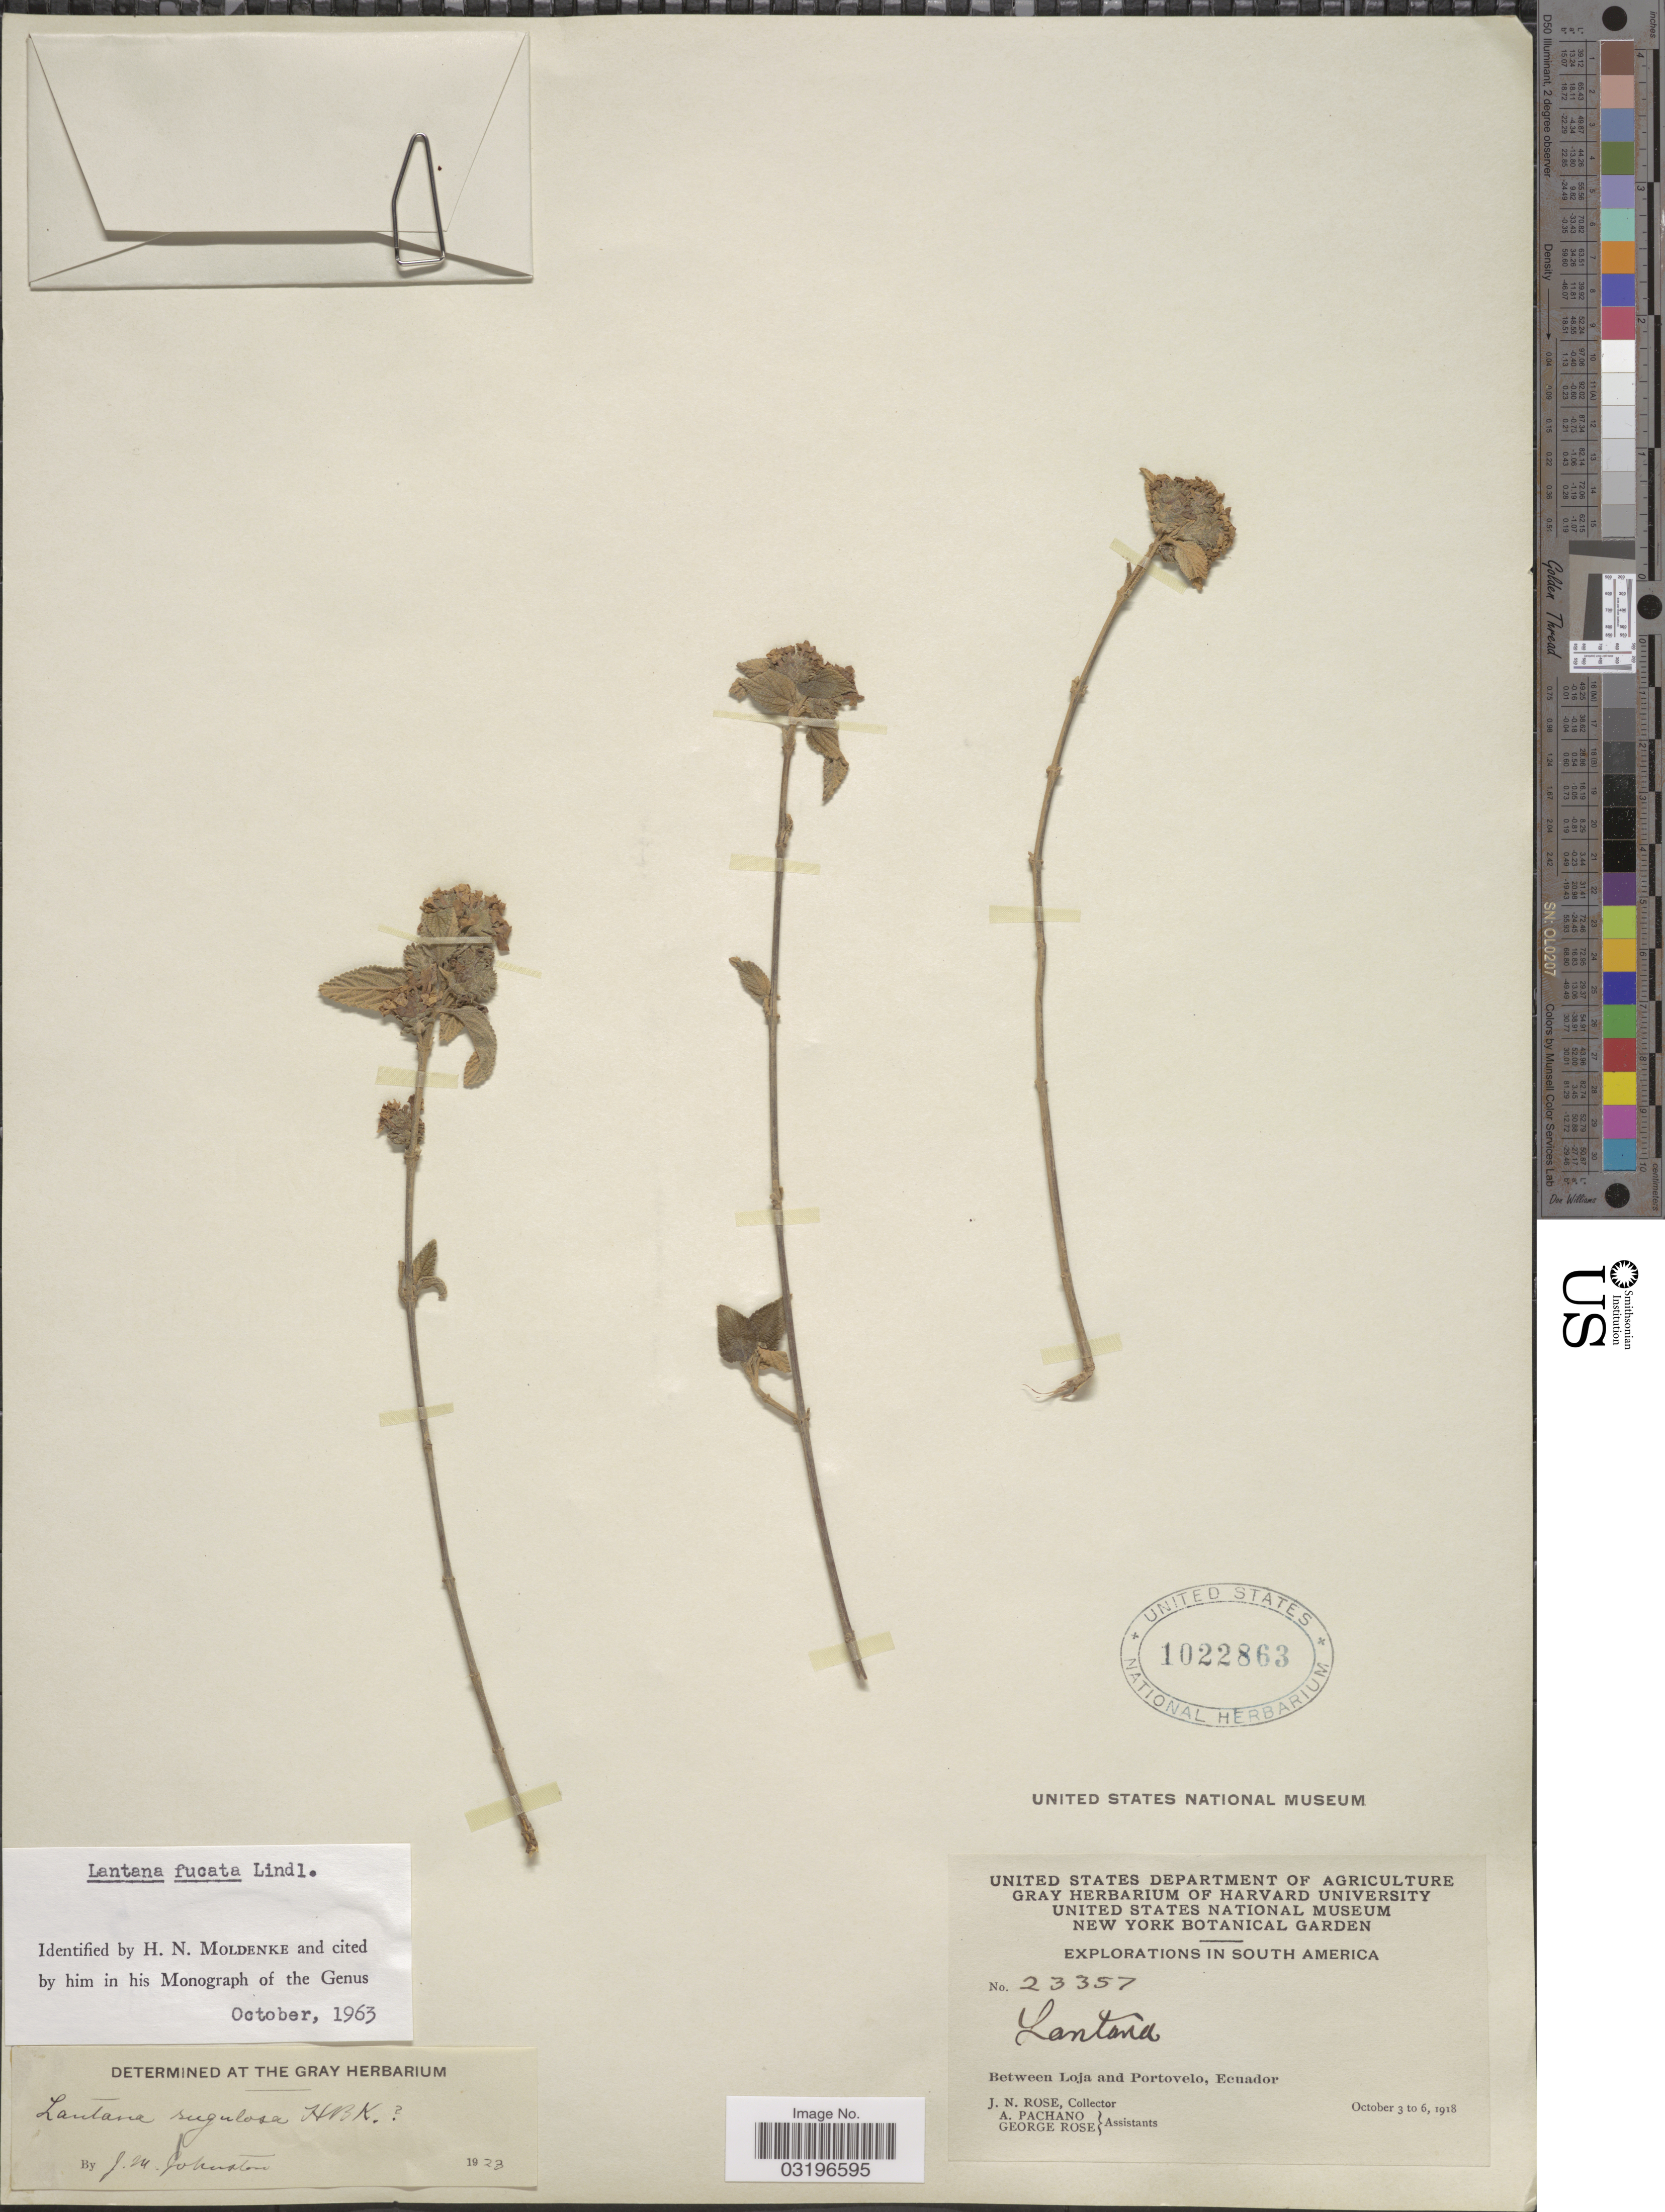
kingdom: Plantae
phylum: Tracheophyta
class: Magnoliopsida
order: Lamiales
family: Verbenaceae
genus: Lantana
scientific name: Lantana fucata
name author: Lindl.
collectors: J. N. Rose, A. Pachano & G. Rose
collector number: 23357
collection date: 1918-10-03/1918-10-06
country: Ecuador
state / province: Loja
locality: Between Loja and Portovelo.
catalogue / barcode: US 1022863